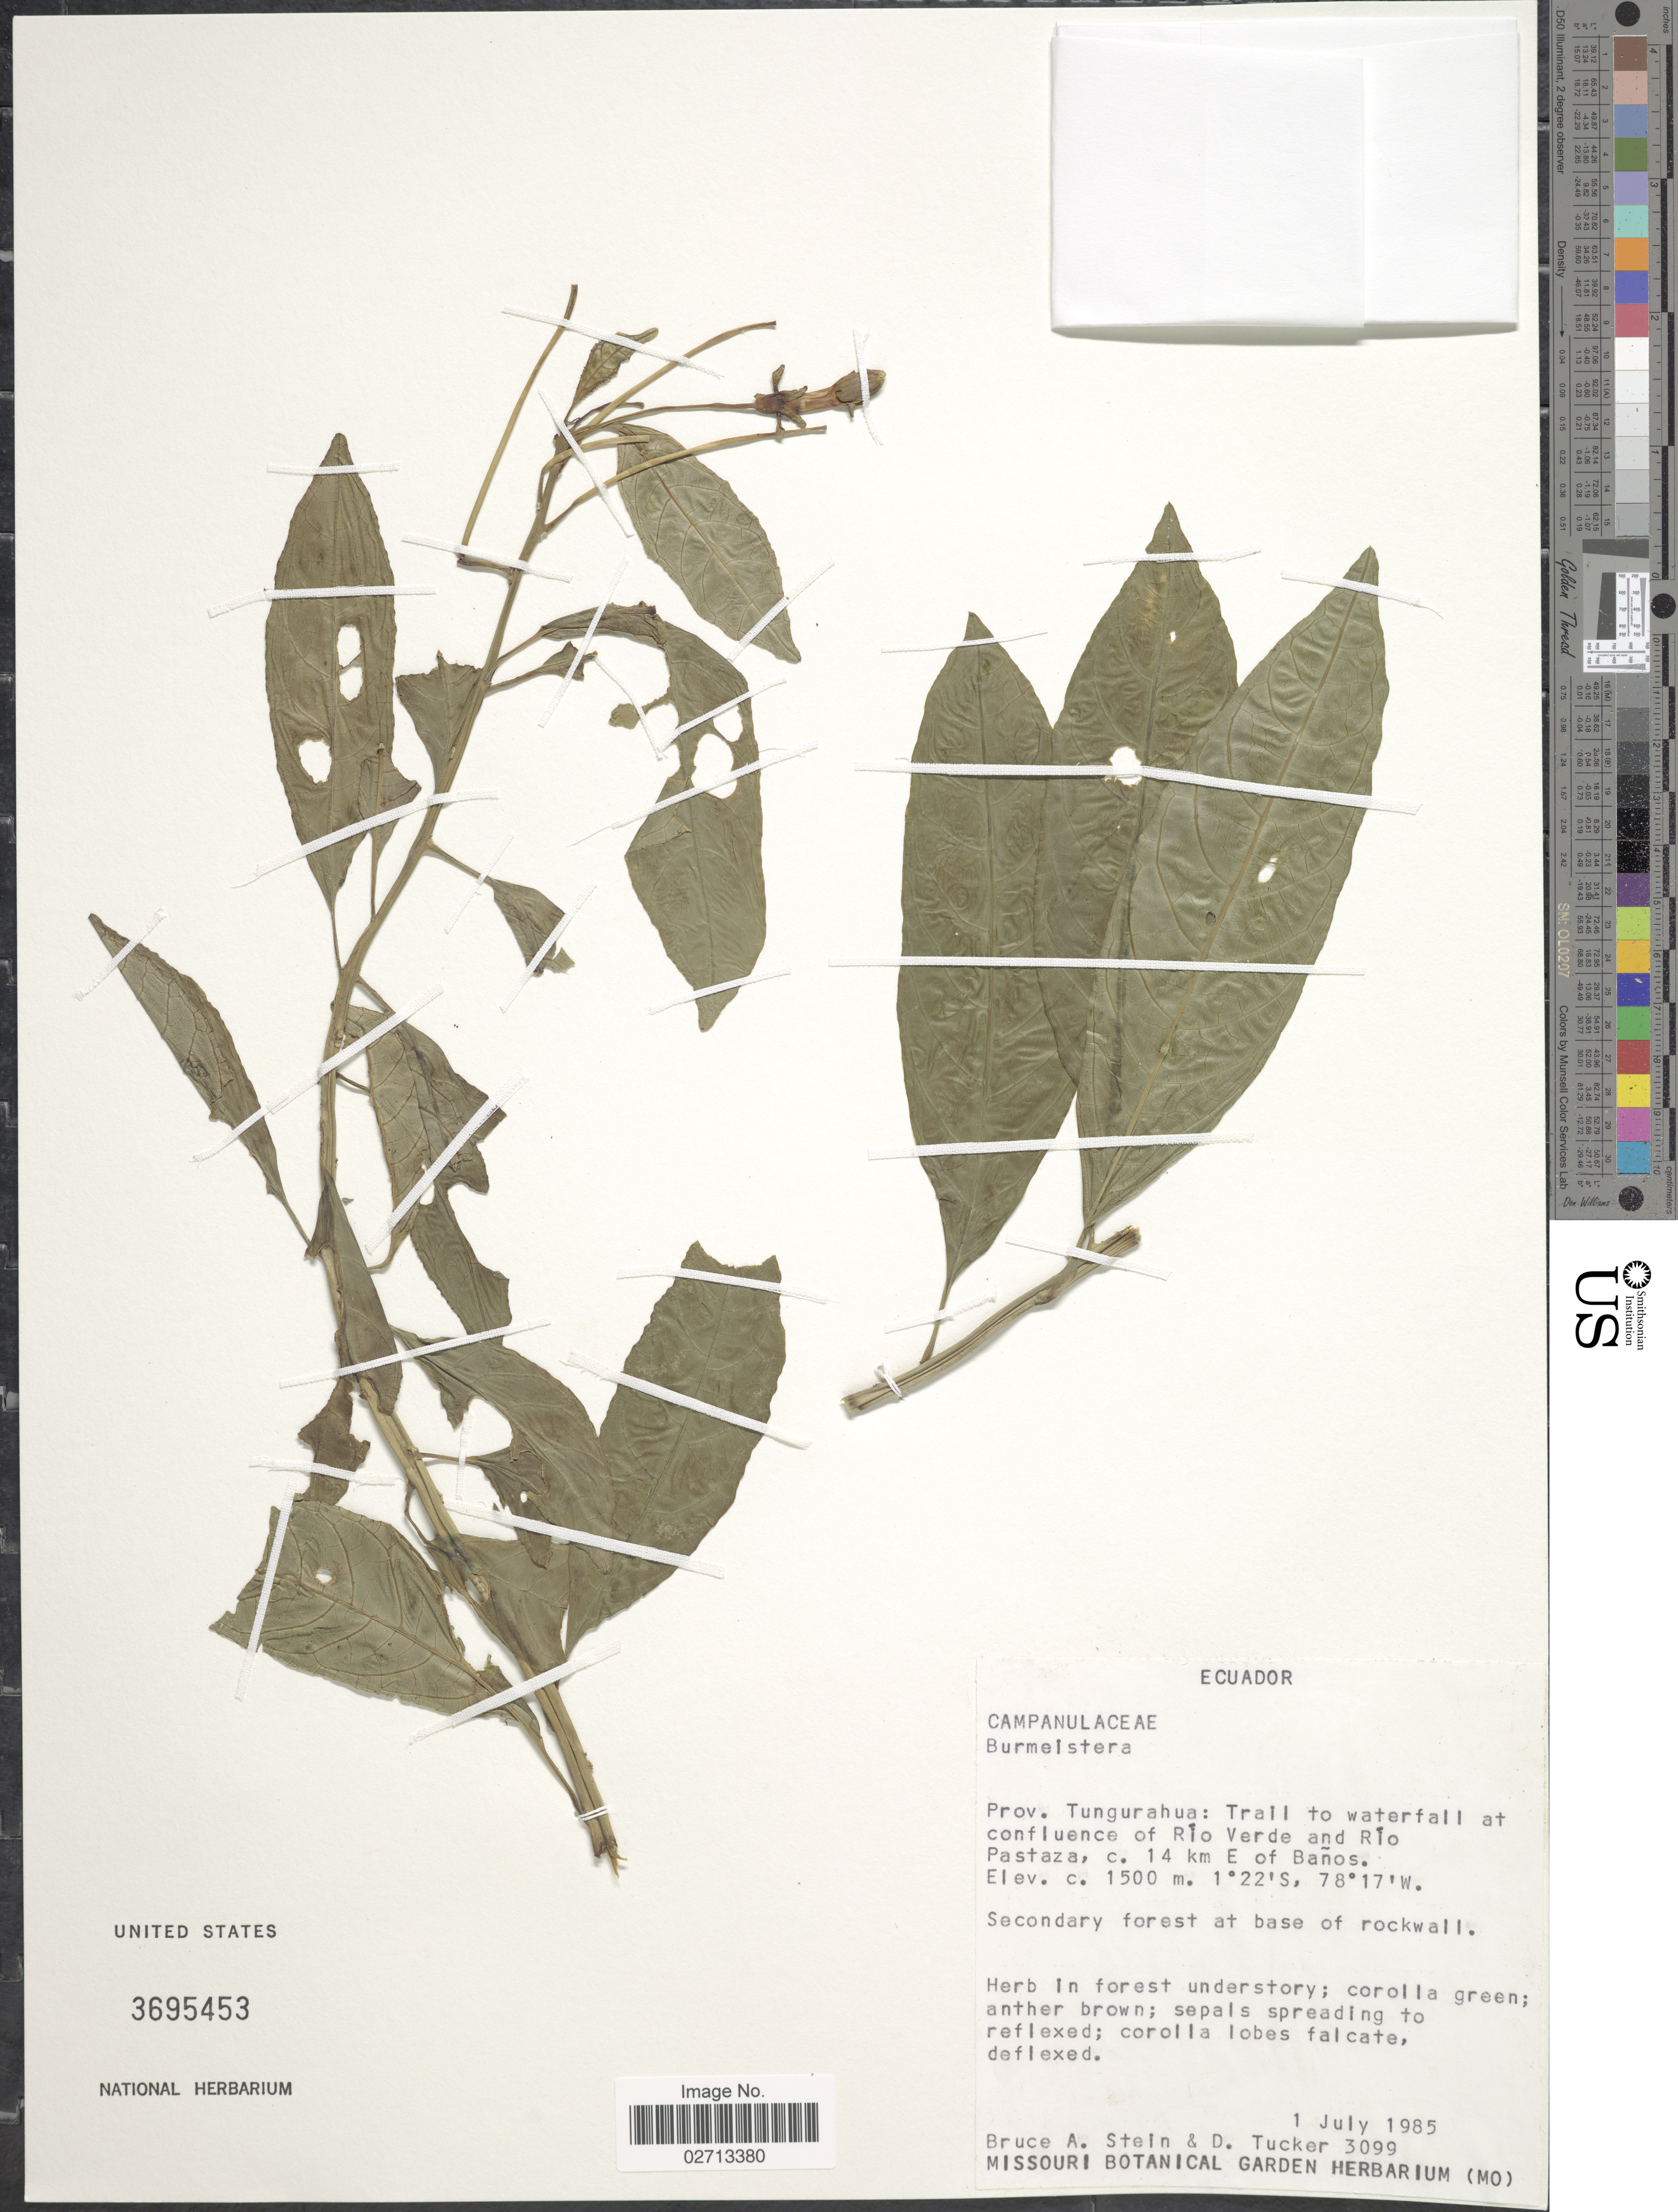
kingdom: Plantae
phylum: Tracheophyta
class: Magnoliopsida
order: Asterales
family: Campanulaceae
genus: Burmeistera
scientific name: Burmeistera sp.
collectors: B. A. Stein & D. Tucker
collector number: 3099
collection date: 1985-07-01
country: Ecuador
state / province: Tungurahua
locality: Trail to waterfall at confluence of Río Verde and Río Pastaza, c. 14 km E of Baños.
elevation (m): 1500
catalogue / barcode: US 3695453